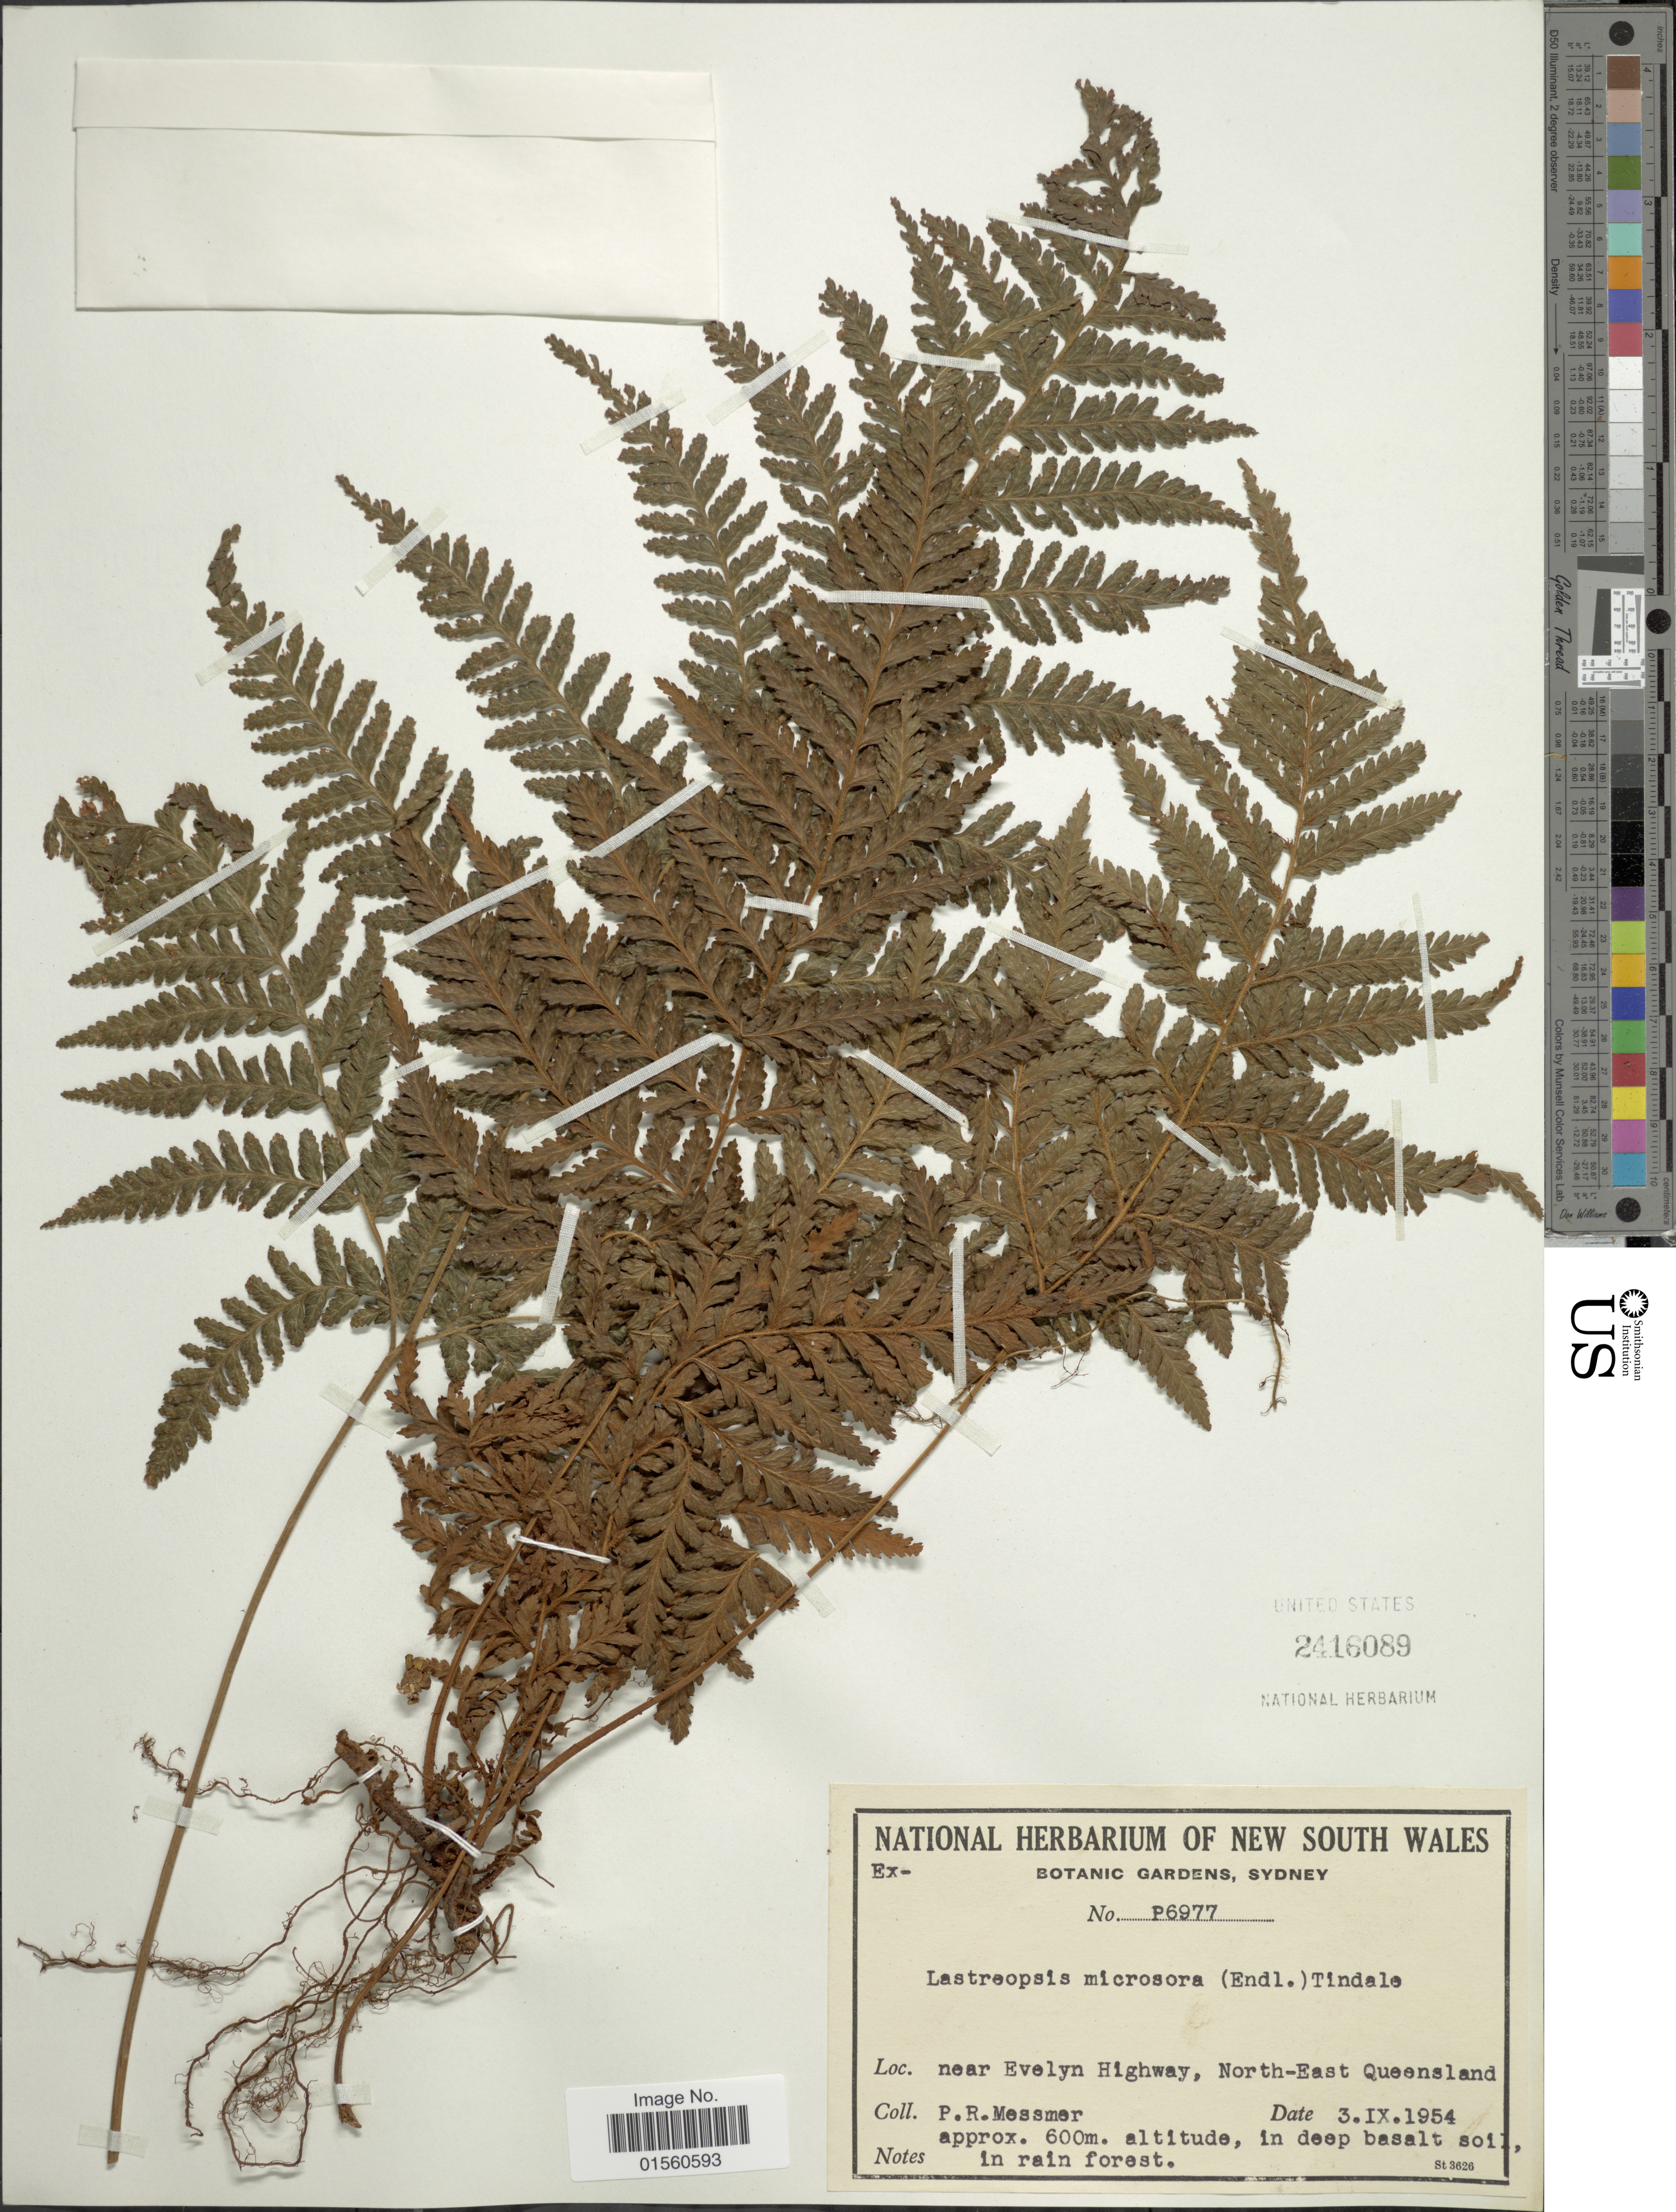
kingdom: Plantae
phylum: Tracheophyta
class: Polypodiopsida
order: Polypodiales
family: Dryopteridaceae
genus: Parapolystichum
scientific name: Parapolystichum microsorum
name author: (Endl.) Labiak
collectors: P. Messmer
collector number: P6977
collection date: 1954-09-03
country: Australia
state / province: Queensland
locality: Near Evelyn Highway, North-East Queensland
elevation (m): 600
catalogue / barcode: US 2416089